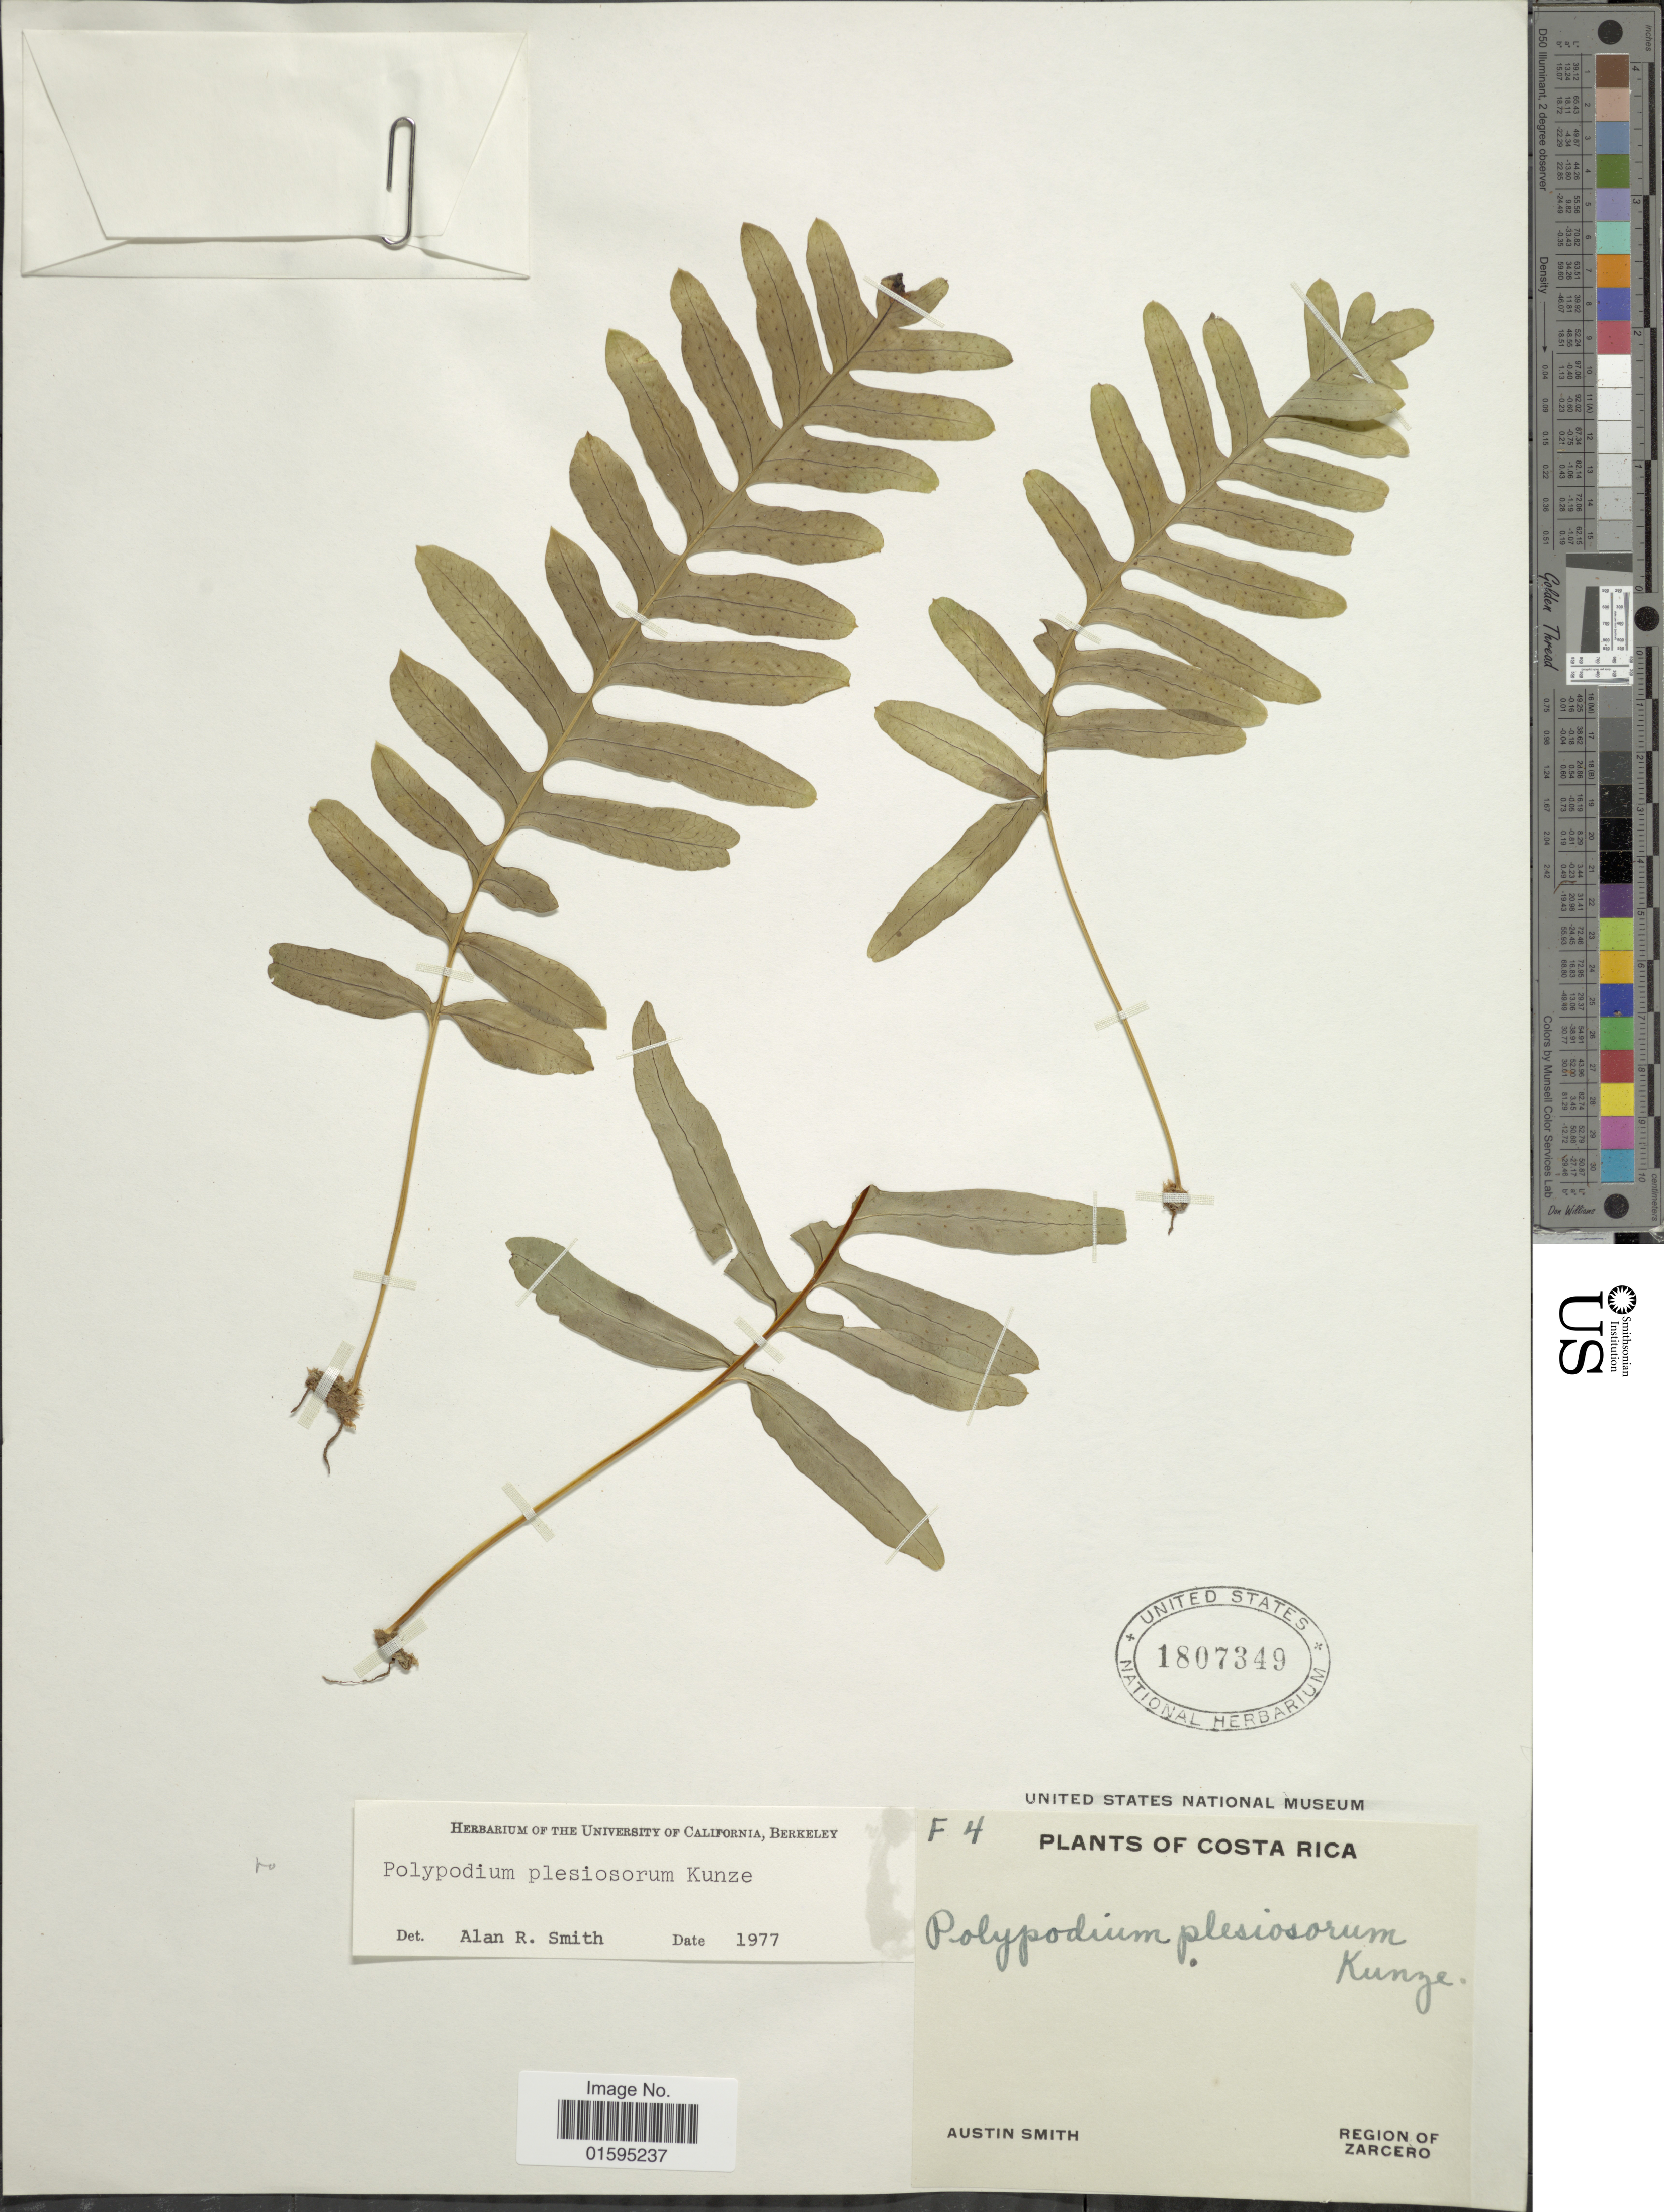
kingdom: Plantae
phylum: Tracheophyta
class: Polypodiopsida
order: Polypodiales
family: Polypodiaceae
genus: Polypodium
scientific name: Polypodium fuscopetiolatum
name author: A.R. Sm.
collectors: Aust P. Smith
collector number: F4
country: Costa Rica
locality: Region of Zarcero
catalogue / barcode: US 1807349